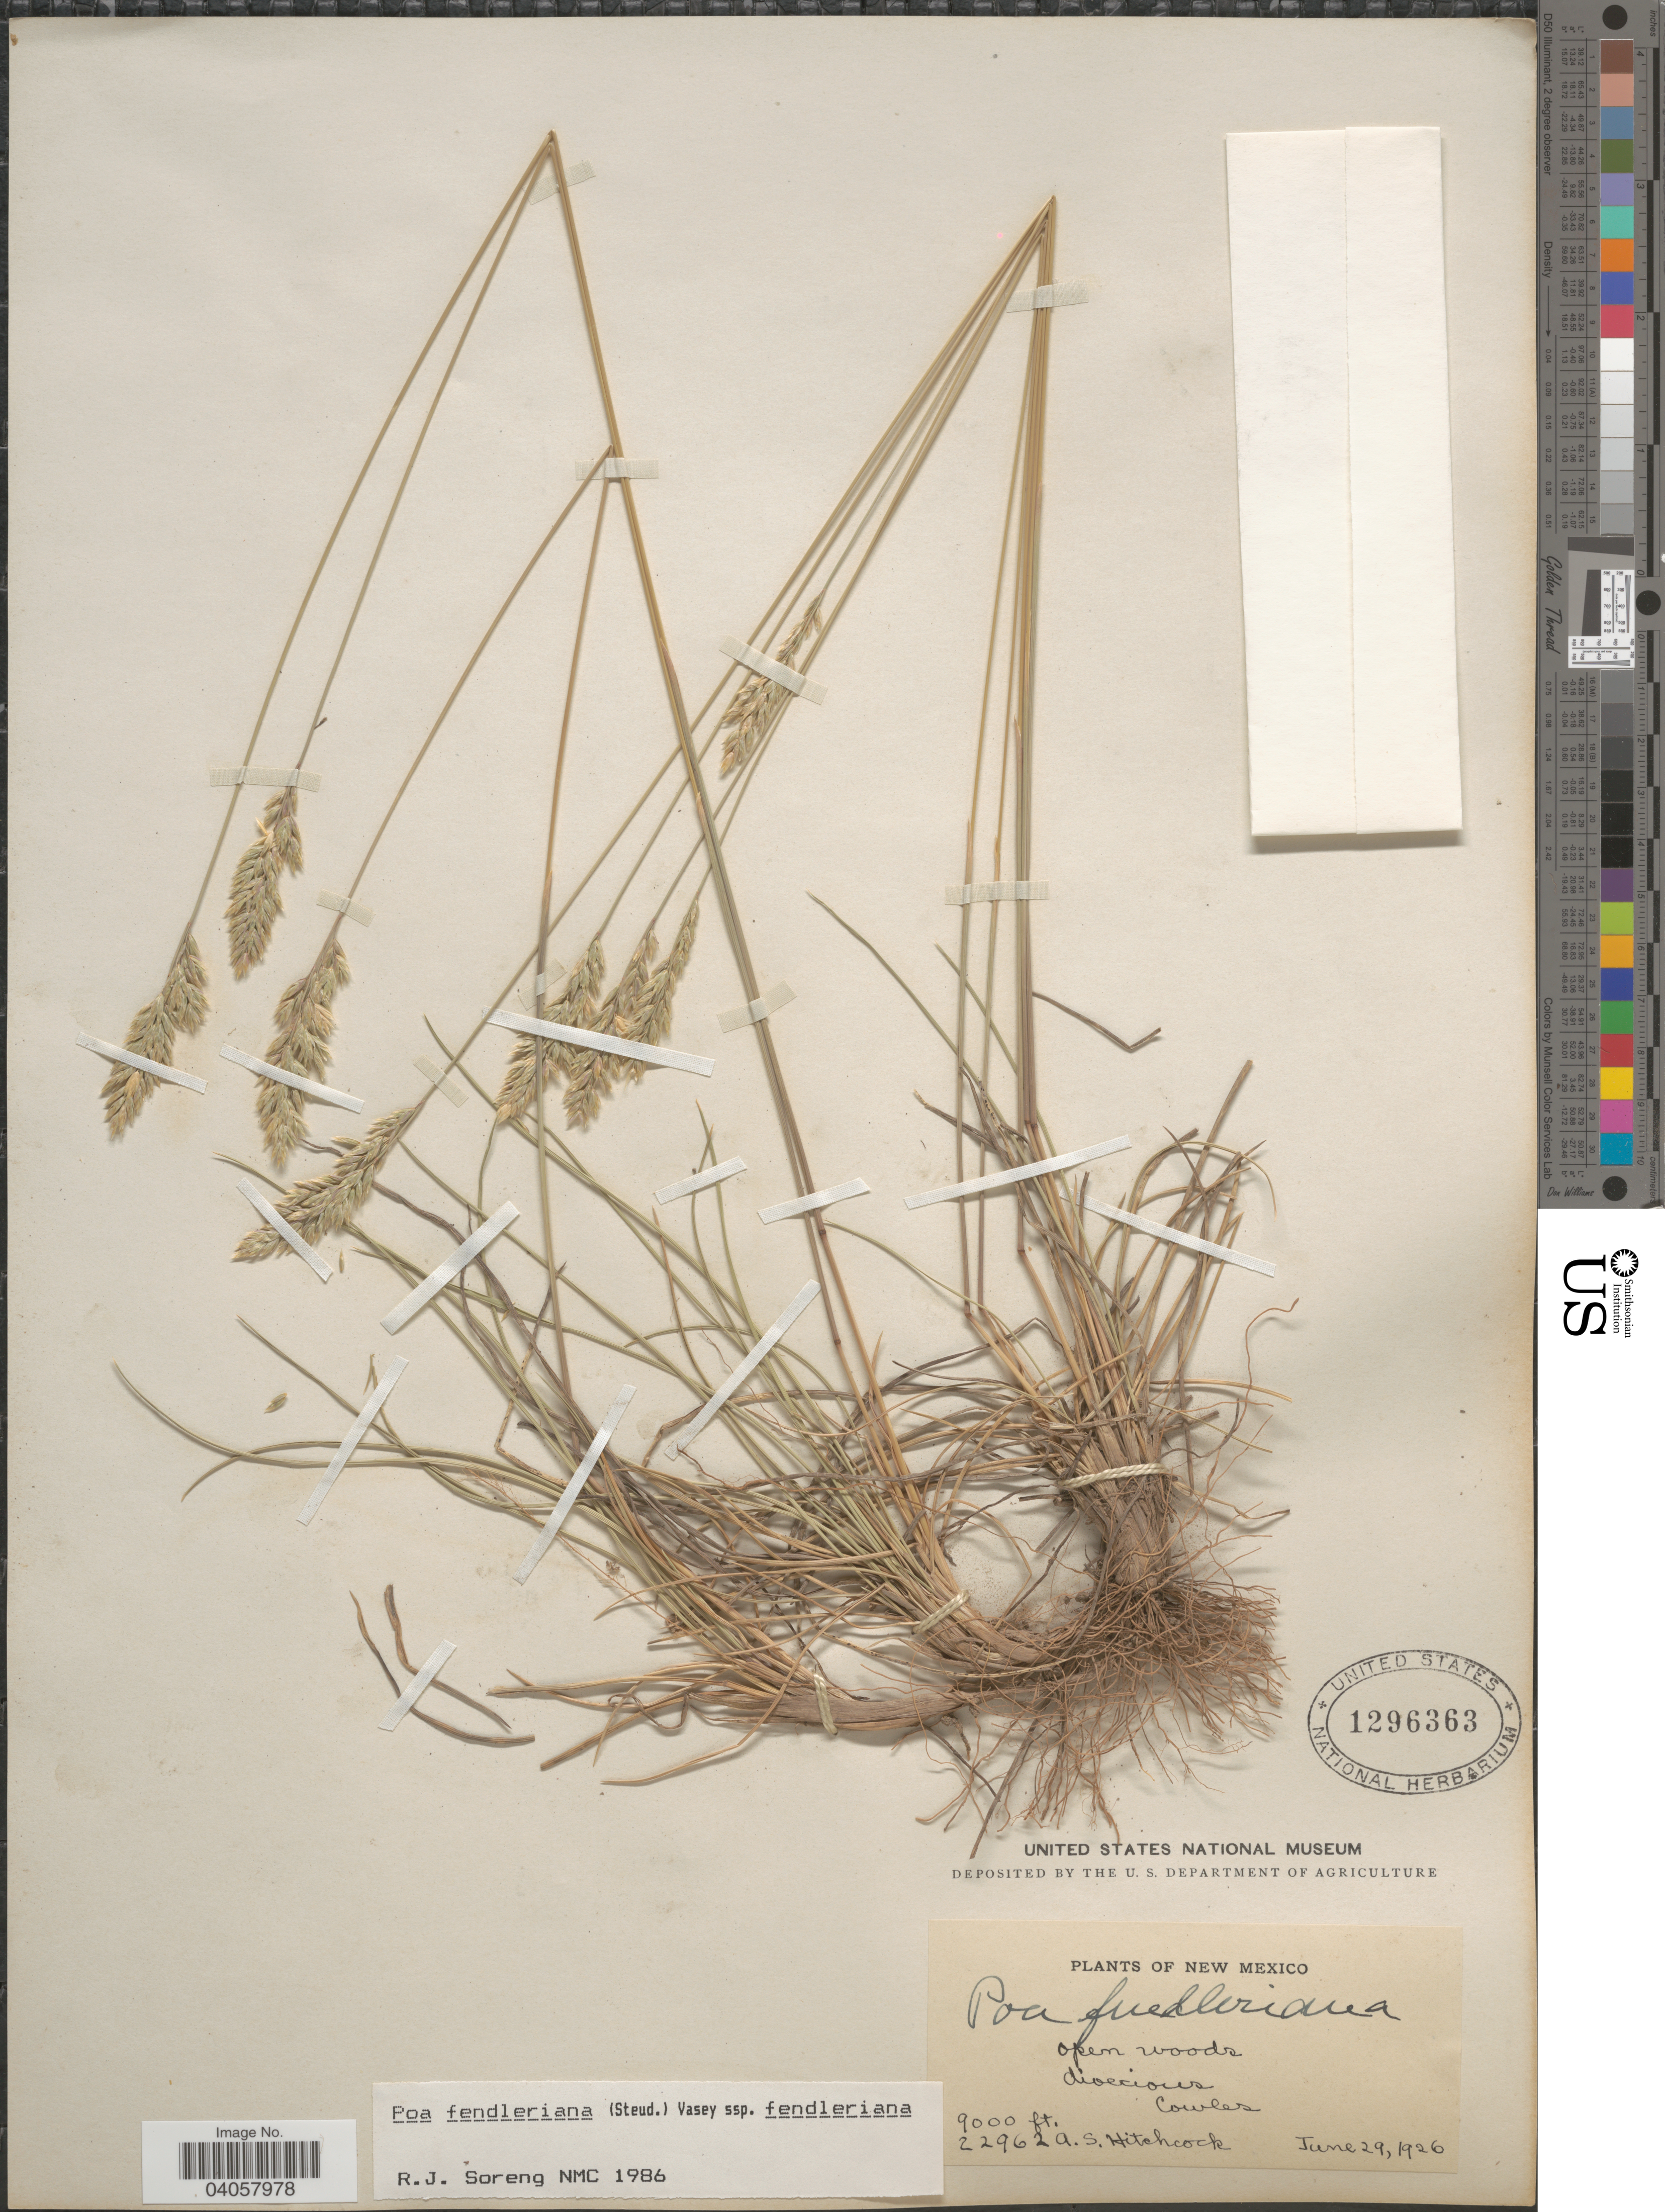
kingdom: Plantae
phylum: Tracheophyta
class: Liliopsida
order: Poales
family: Poaceae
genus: Poa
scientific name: Poa fendleriana subsp. longiligula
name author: (Scribn. & T.A. Williams) Soreng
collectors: A. S. Hitchcock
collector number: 22962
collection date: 1926-06-29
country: United States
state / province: New Mexico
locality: Cowles.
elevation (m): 2743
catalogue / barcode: US 1296363